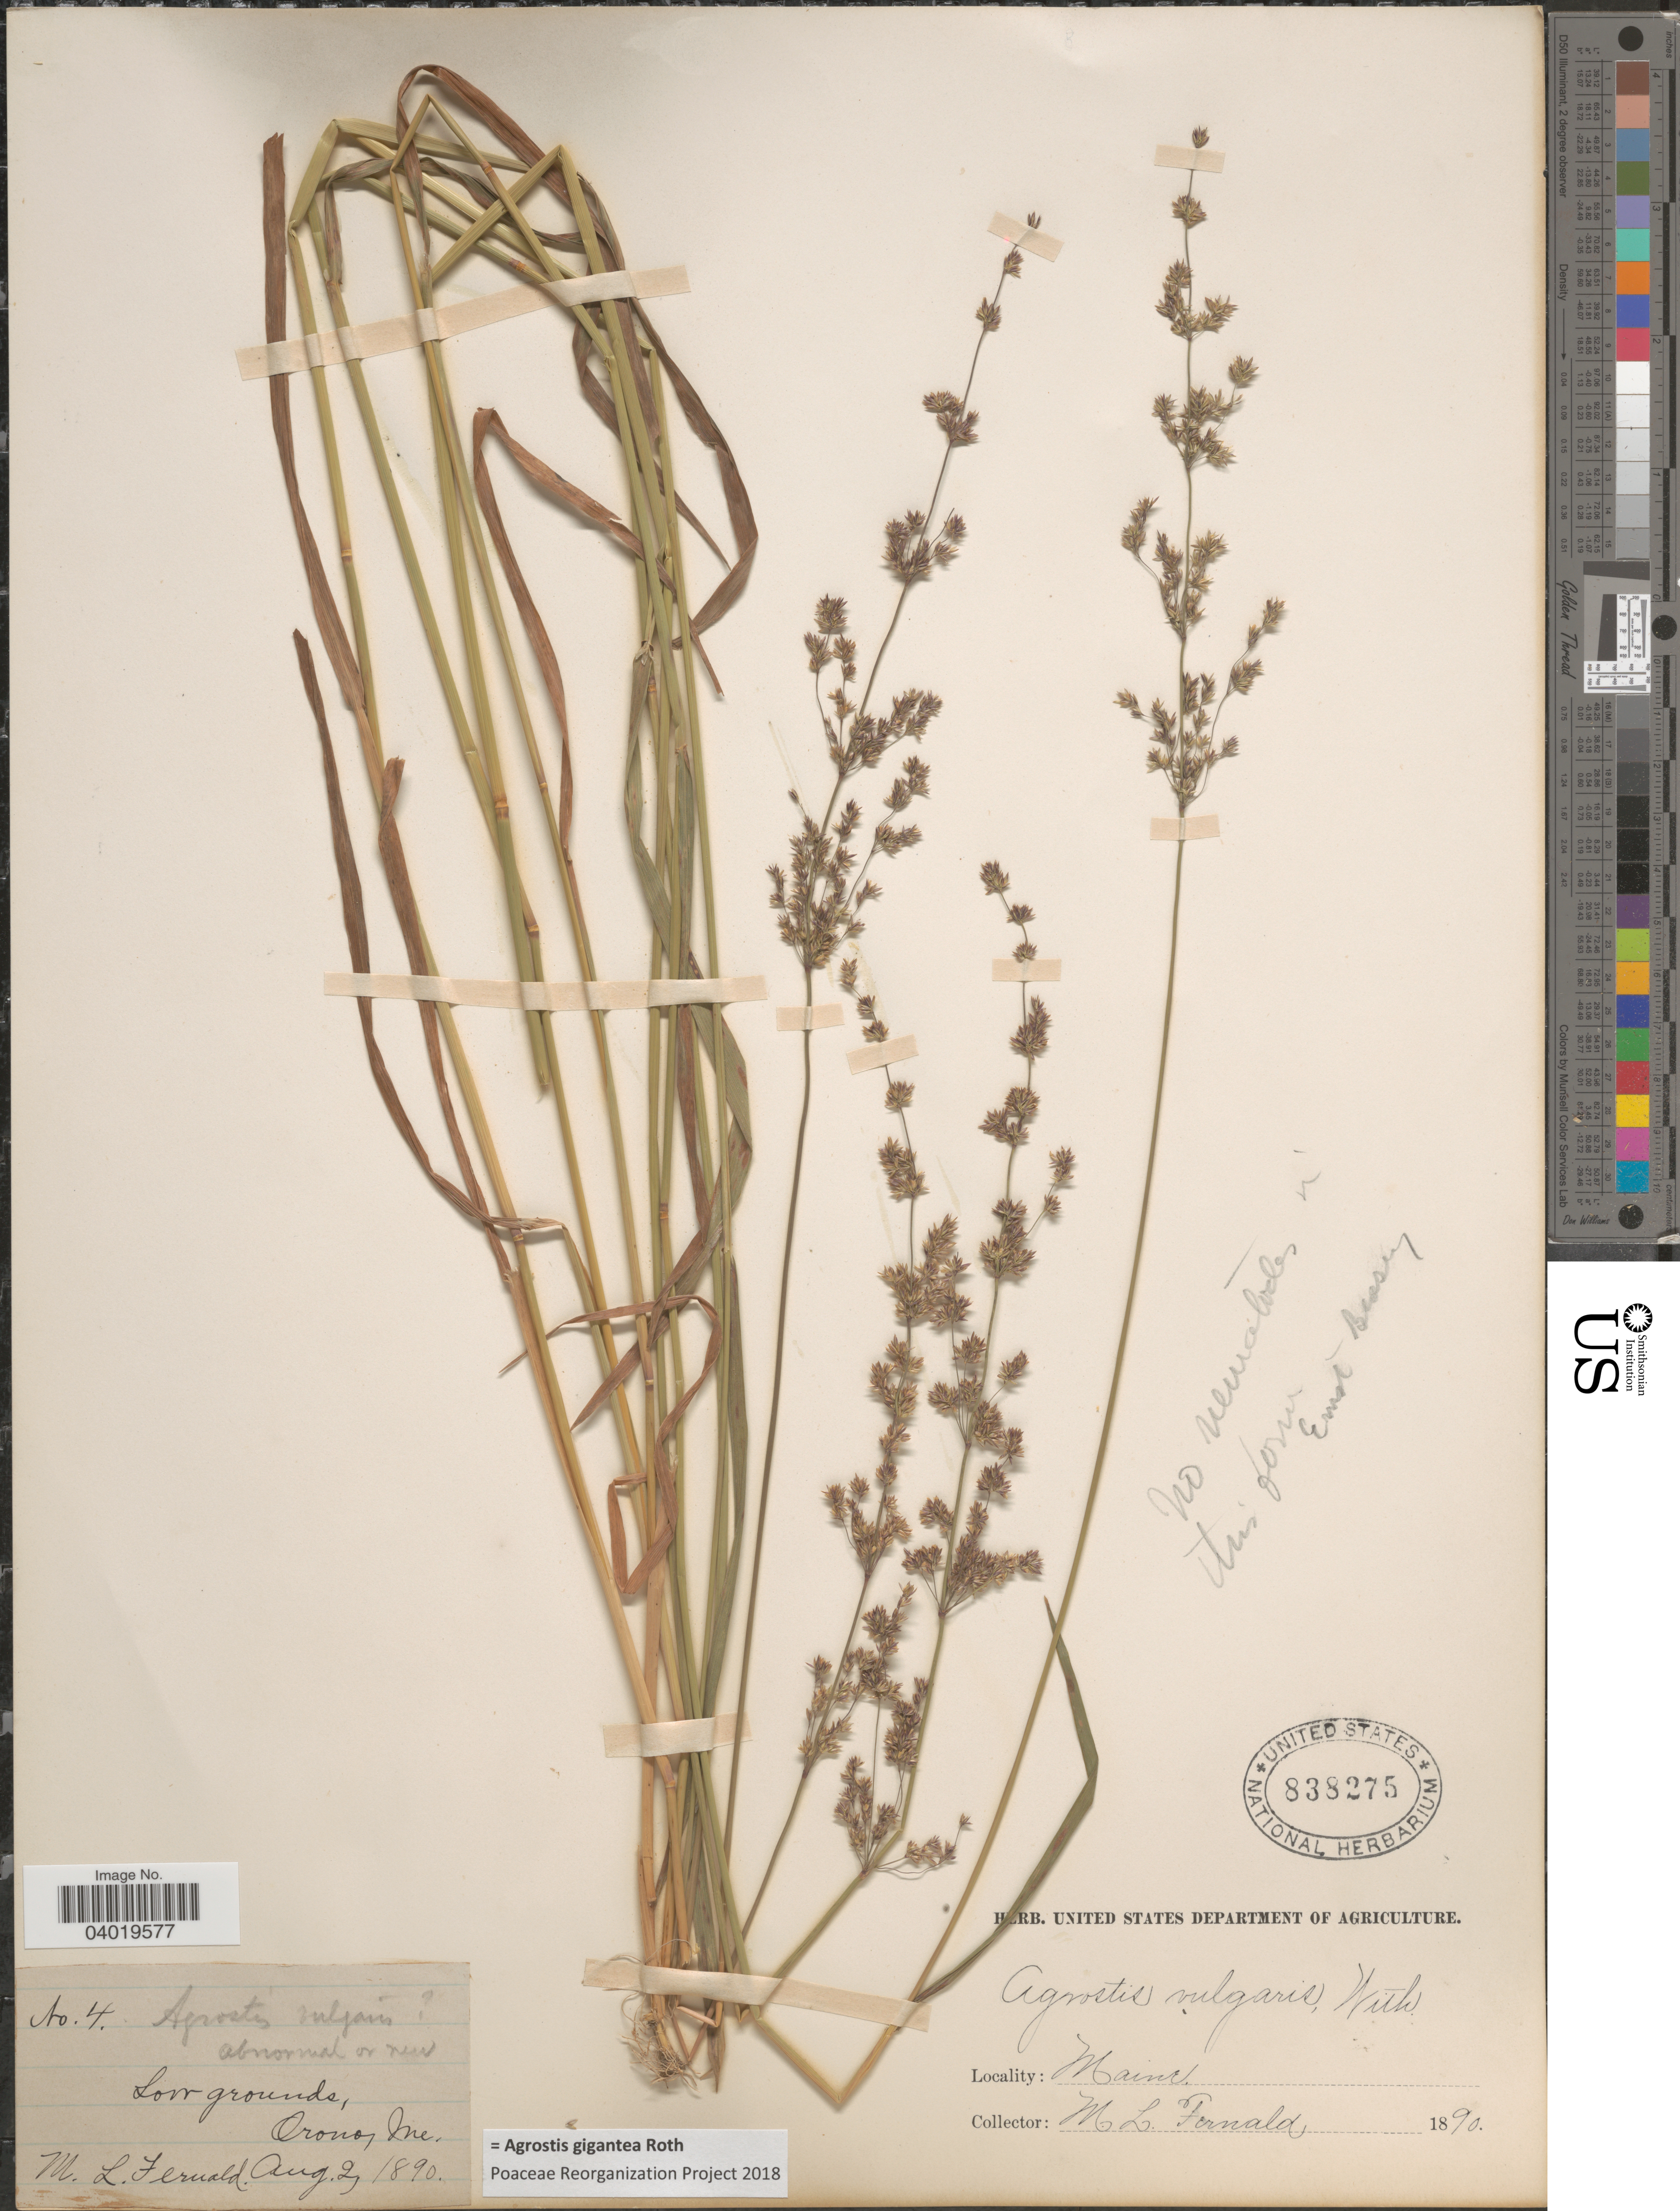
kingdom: Plantae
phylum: Tracheophyta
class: Liliopsida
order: Poales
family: Poaceae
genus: Agrostis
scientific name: Agrostis gigantea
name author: Roth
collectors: M. L. Fernald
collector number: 4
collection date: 1890-08-02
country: United States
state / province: Maine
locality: Orono.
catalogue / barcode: US 838275